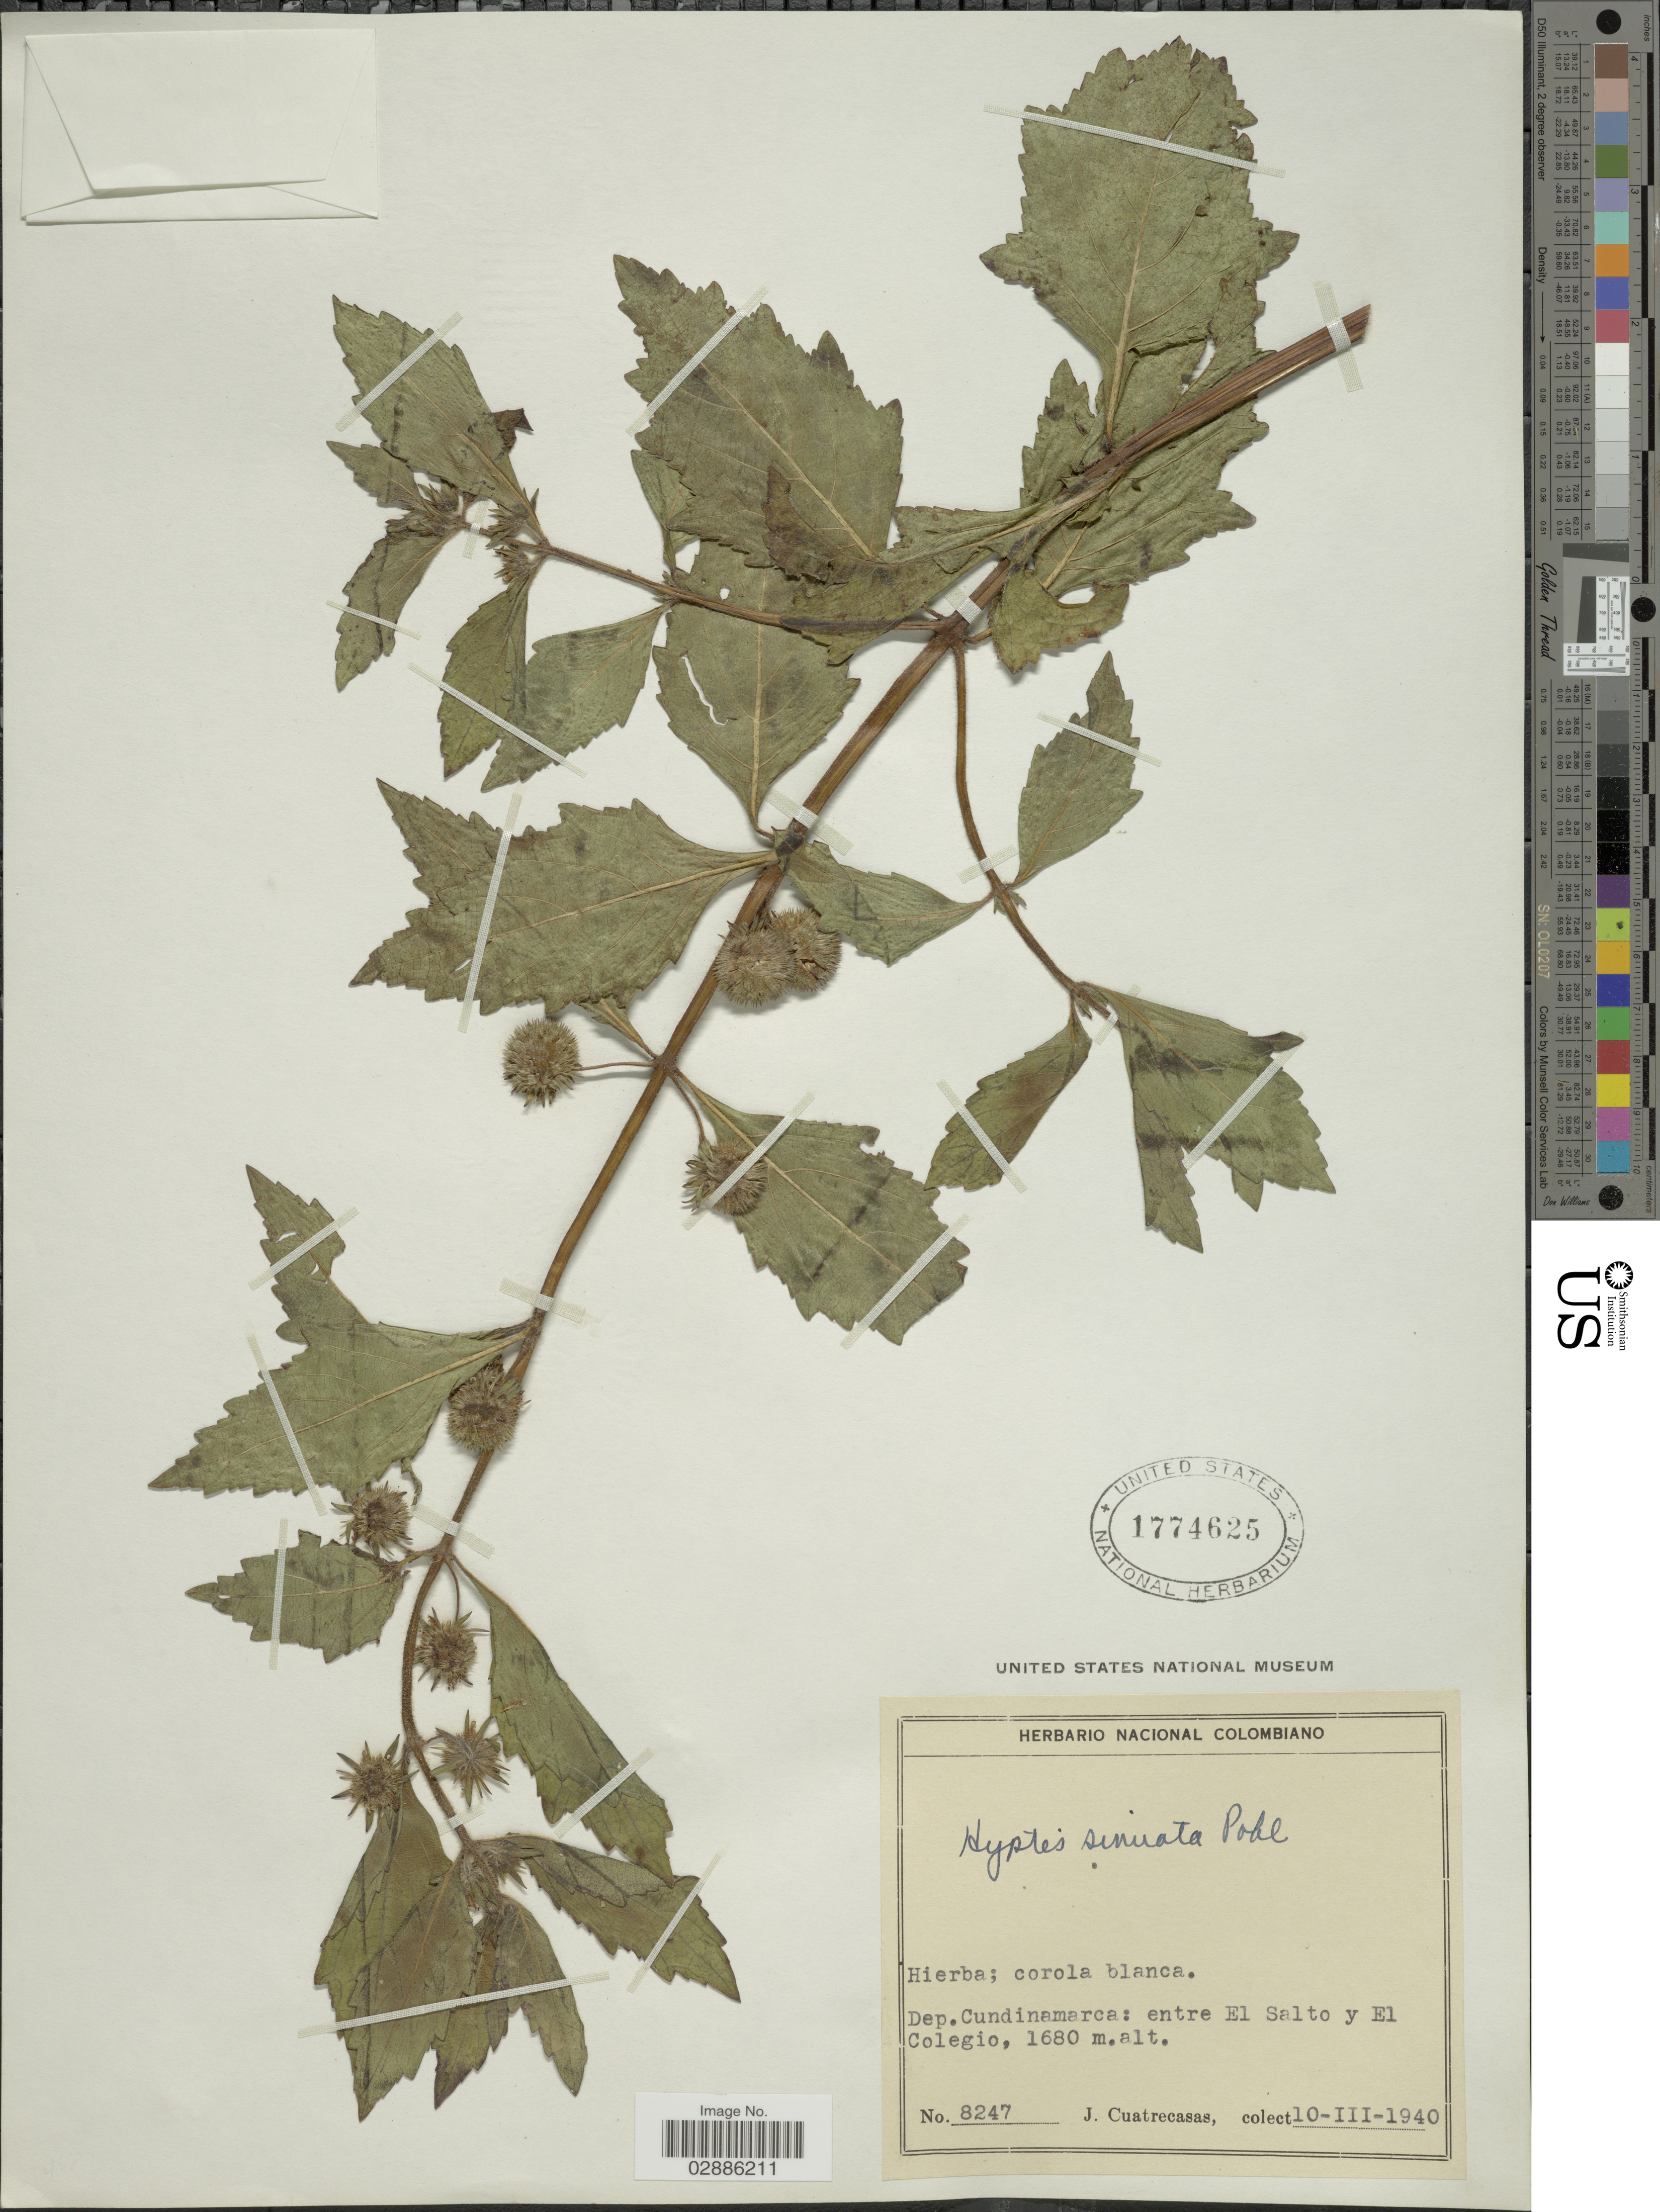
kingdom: Plantae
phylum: Tracheophyta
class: Magnoliopsida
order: Lamiales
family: Lamiaceae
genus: Hyptis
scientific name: Hyptis sinuata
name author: Pohl ex Benth.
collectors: J. Cuatrecasas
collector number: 8247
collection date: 1940-03-10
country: Colombia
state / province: Cundinamarca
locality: Dep. Cundinamarca: entre El Salto y El Colegio.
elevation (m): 1680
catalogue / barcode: US 1774625